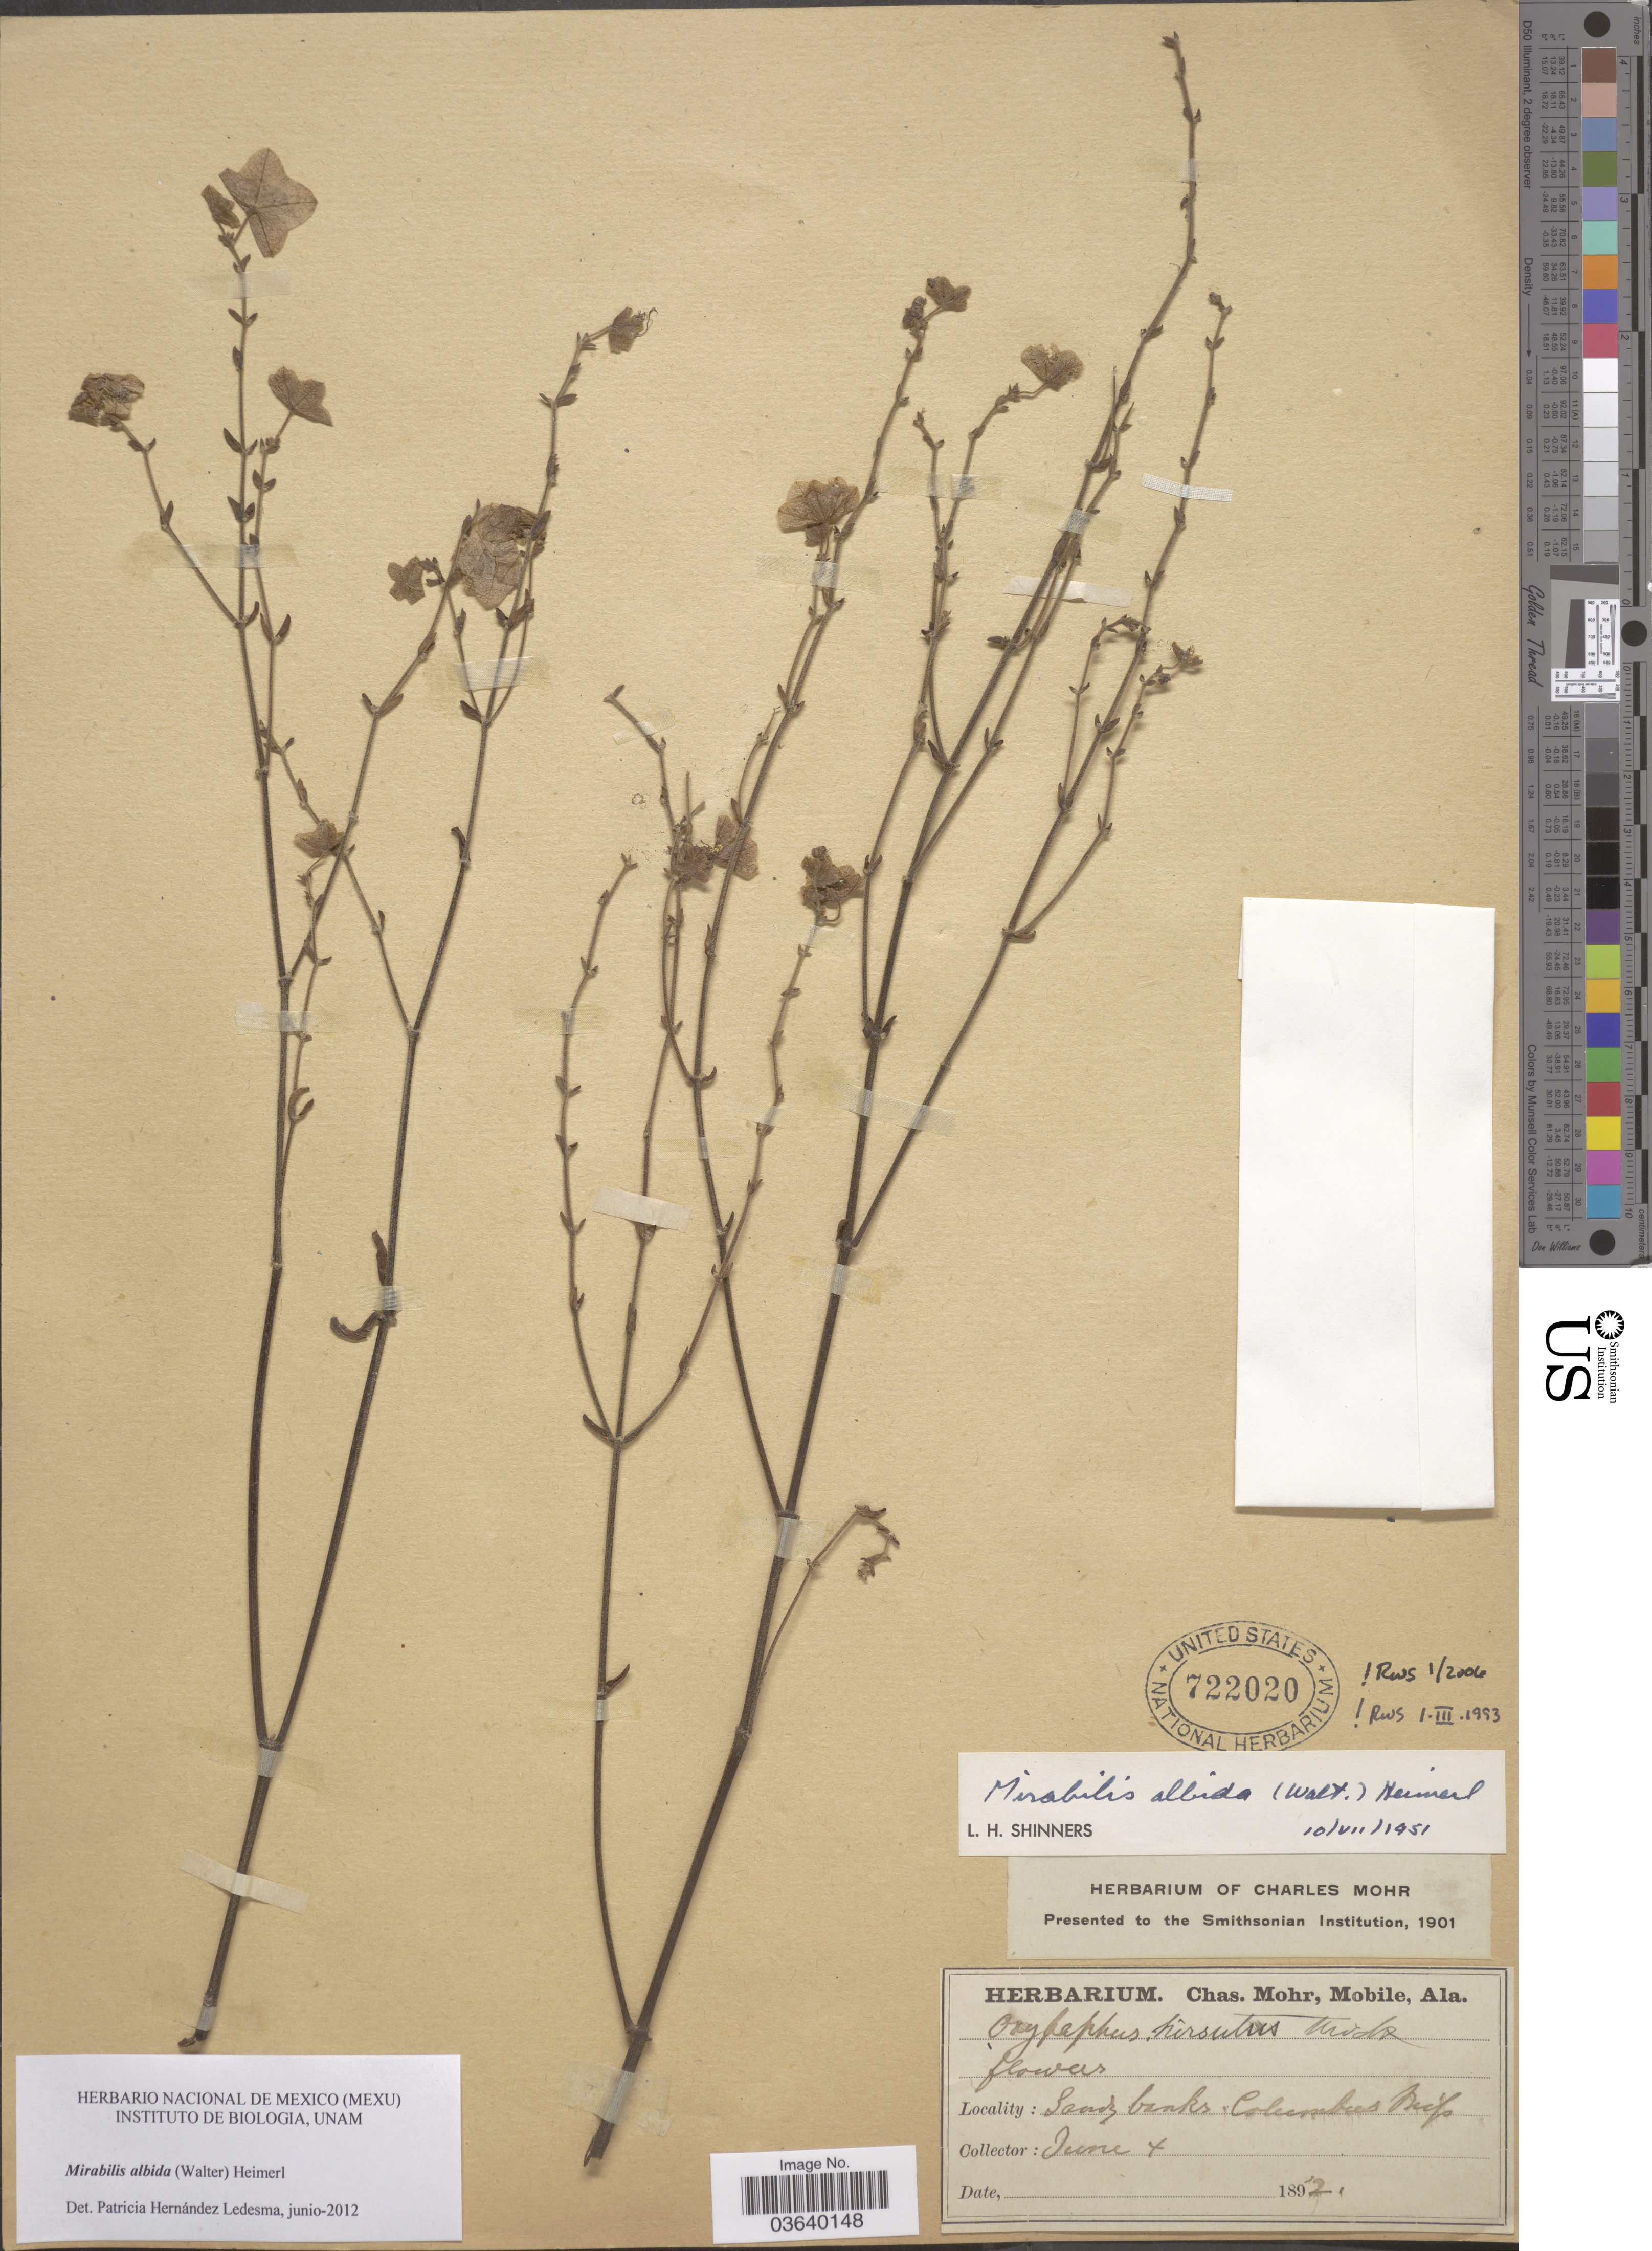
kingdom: Plantae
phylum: Tracheophyta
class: Magnoliopsida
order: Caryophyllales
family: Nyctaginaceae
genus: Mirabilis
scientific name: Mirabilis albida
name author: (Walter) Heimerl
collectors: ex herb. Charles Mohr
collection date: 1892-06-04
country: United States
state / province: Mississippi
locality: Columbus.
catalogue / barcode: US 722020